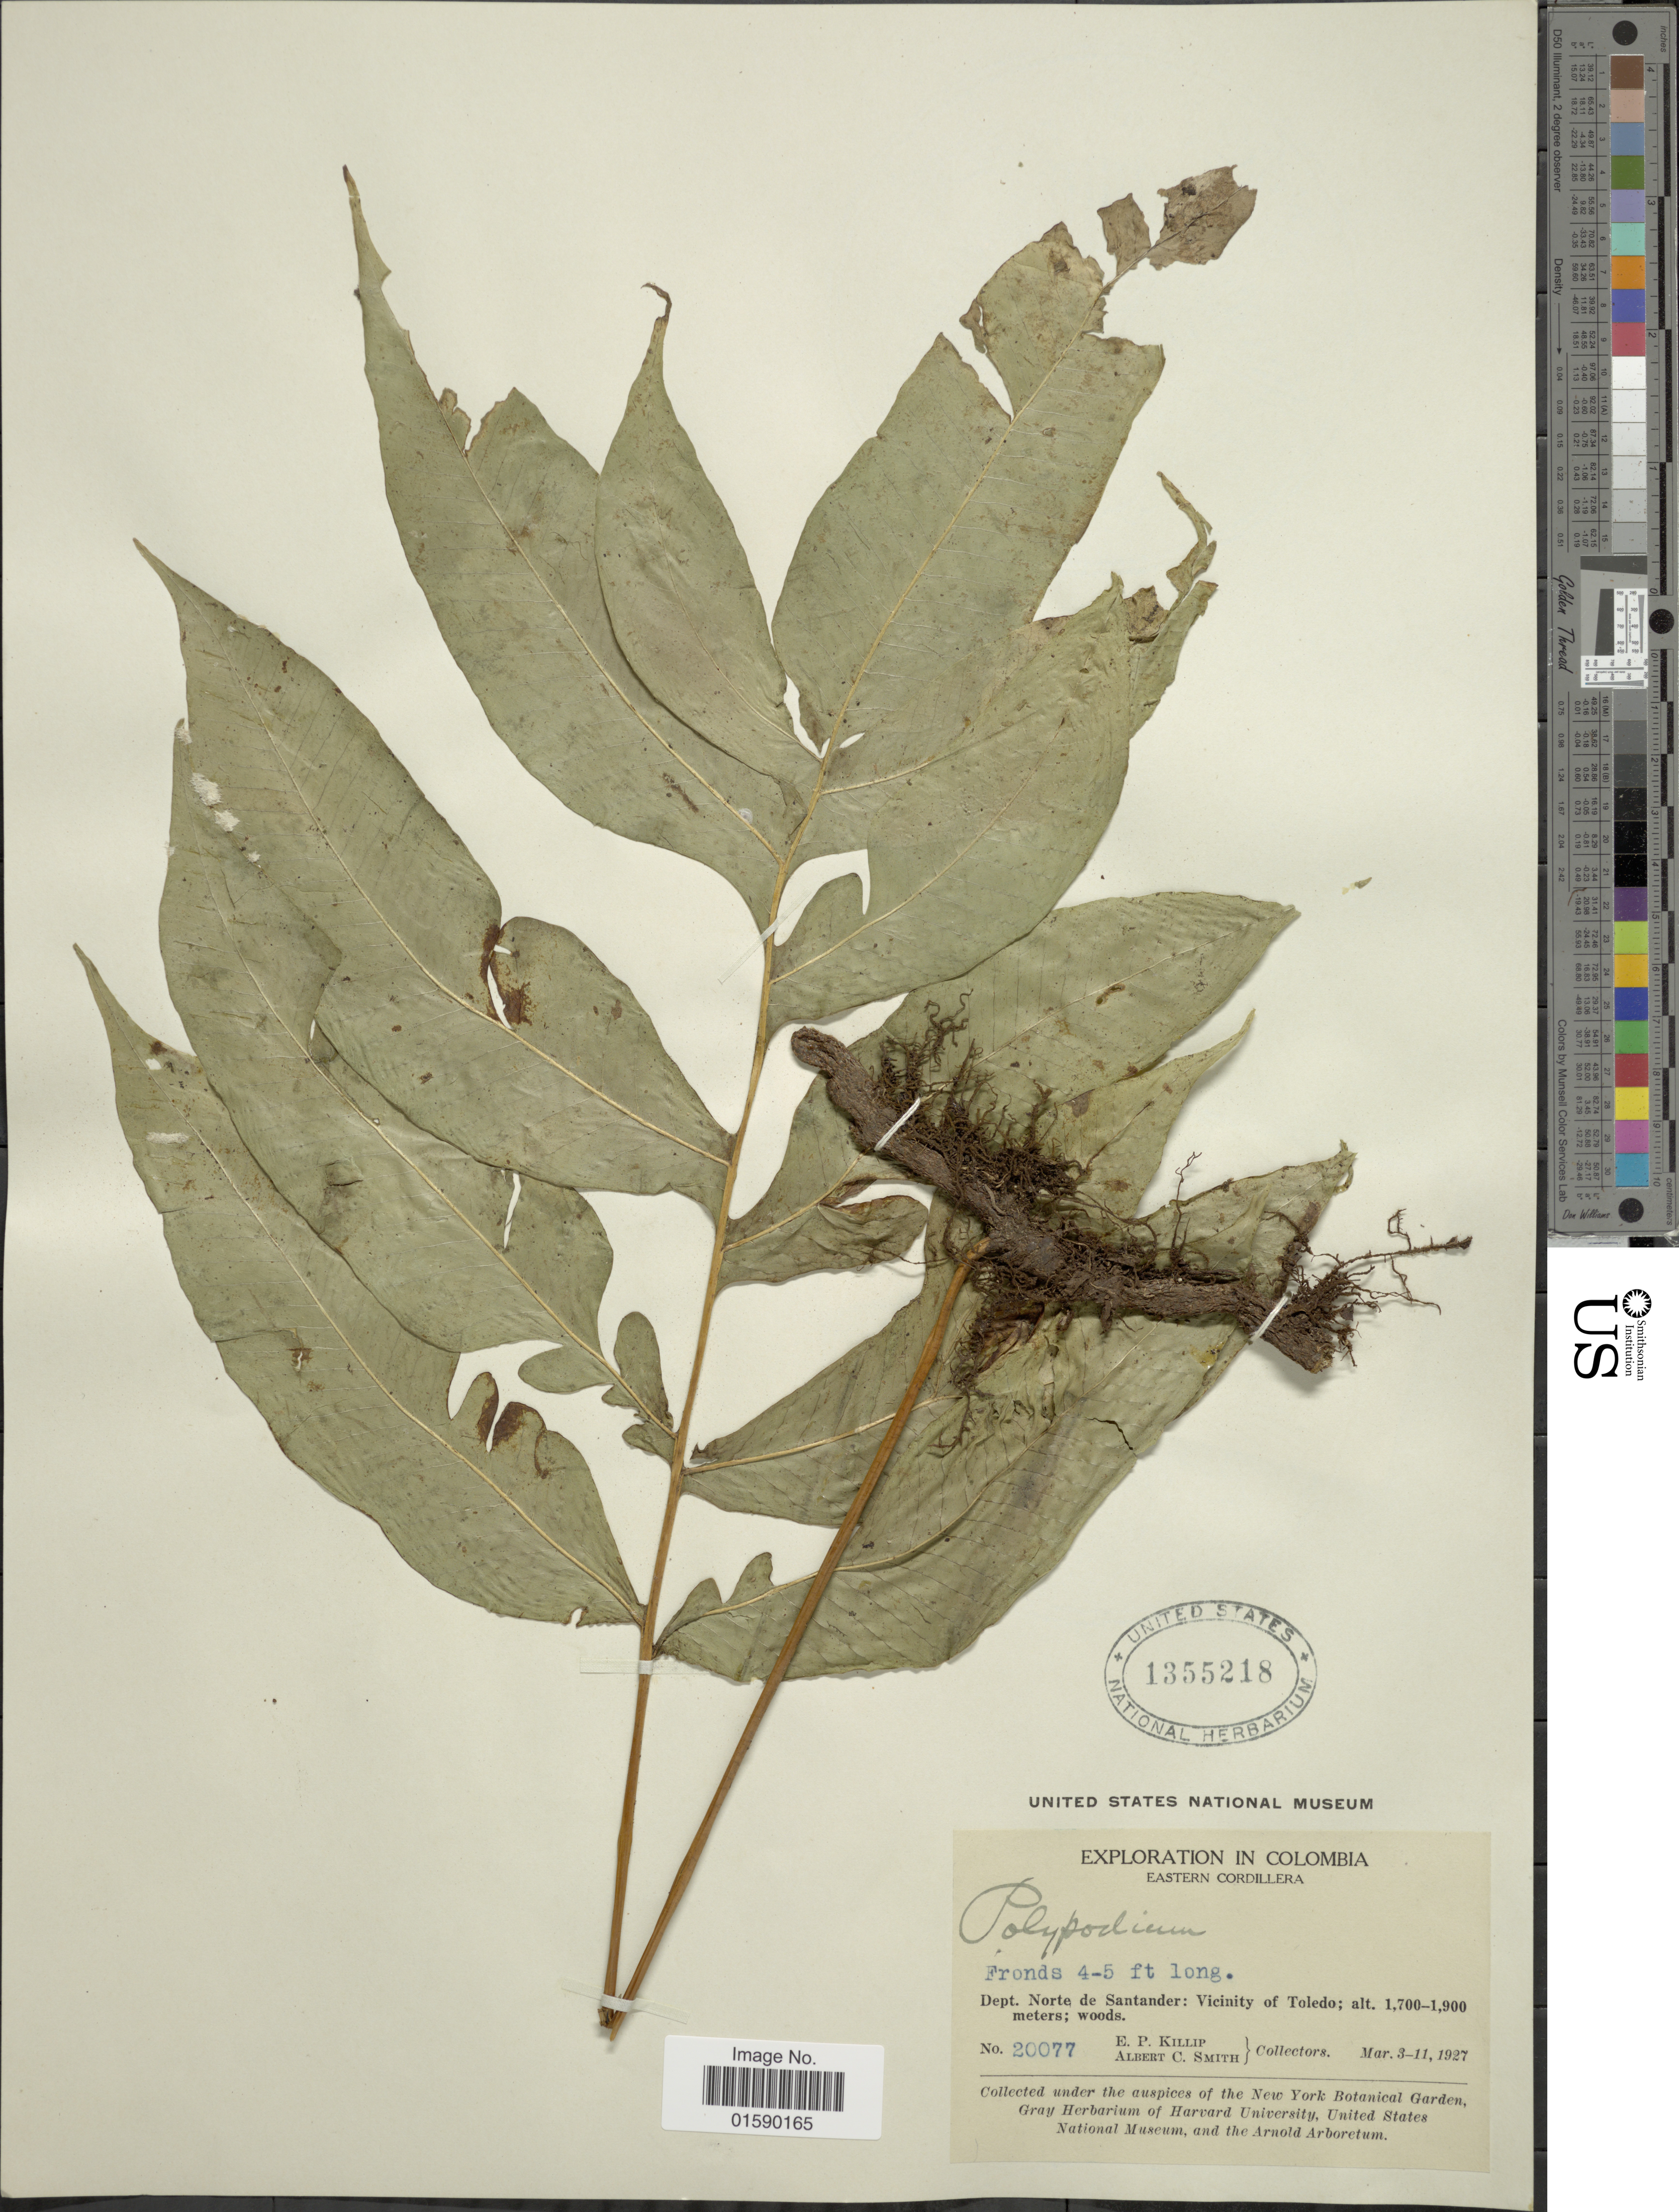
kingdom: Plantae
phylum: Tracheophyta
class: Polypodiopsida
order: Polypodiales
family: Polypodiaceae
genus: Aglaomorpha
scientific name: Aglaomorpha heraclea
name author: (Kunze) Copel.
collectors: E. P. Killip & A. C. Smith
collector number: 20077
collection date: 1927-03-03/1927-03-11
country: Colombia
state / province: Norte de Santander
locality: Eastern Cordillera. Dept. Norte de Santander: Vicinity of Toledo.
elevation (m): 1700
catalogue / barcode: US 1355218